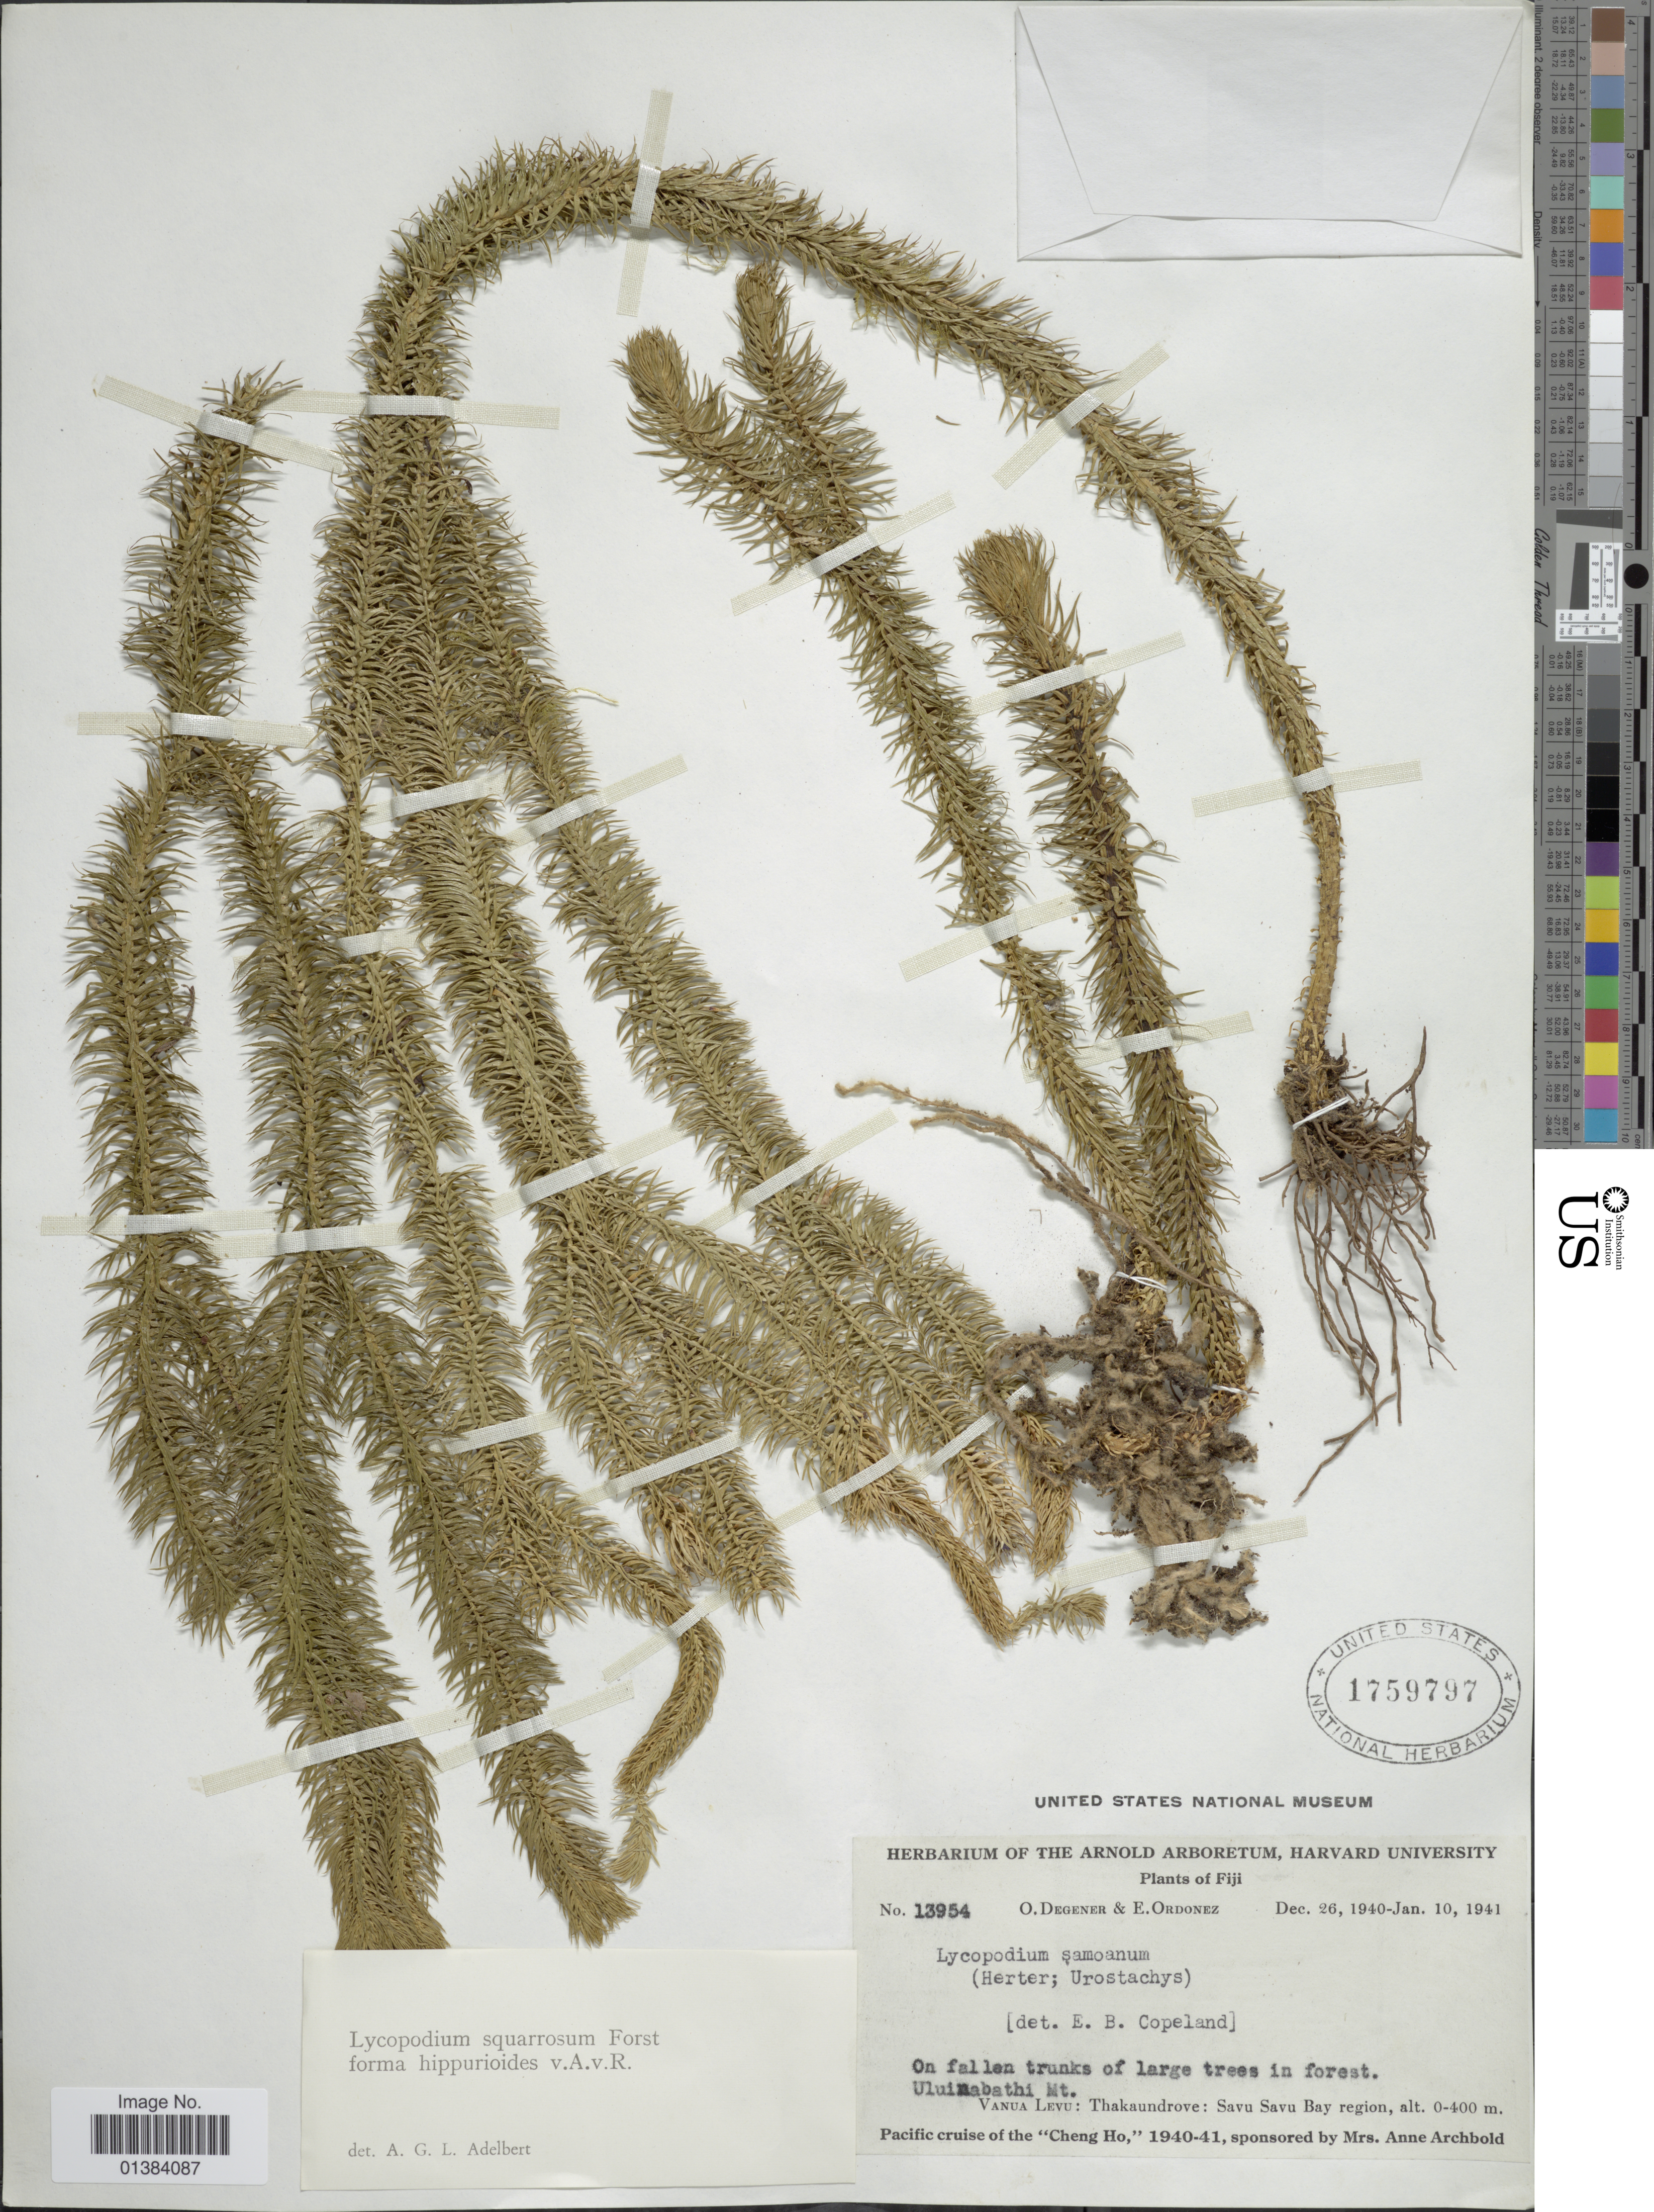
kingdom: Plantae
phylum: Tracheophyta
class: Lycopodiopsida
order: Lycopodiales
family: Lycopodiaceae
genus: Phlegmariurus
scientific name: Phlegmariurus squarrosus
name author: (G. Forst.) Á. Löve & D. Löve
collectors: O. Degener & E. Ordonez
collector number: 13954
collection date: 1940-12-26/1941-01-10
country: Fiji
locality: Umuinabathi Mt. Vanua Levu: Thakaundrove: Savu Savu Bay region.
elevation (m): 0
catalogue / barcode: US 1759797